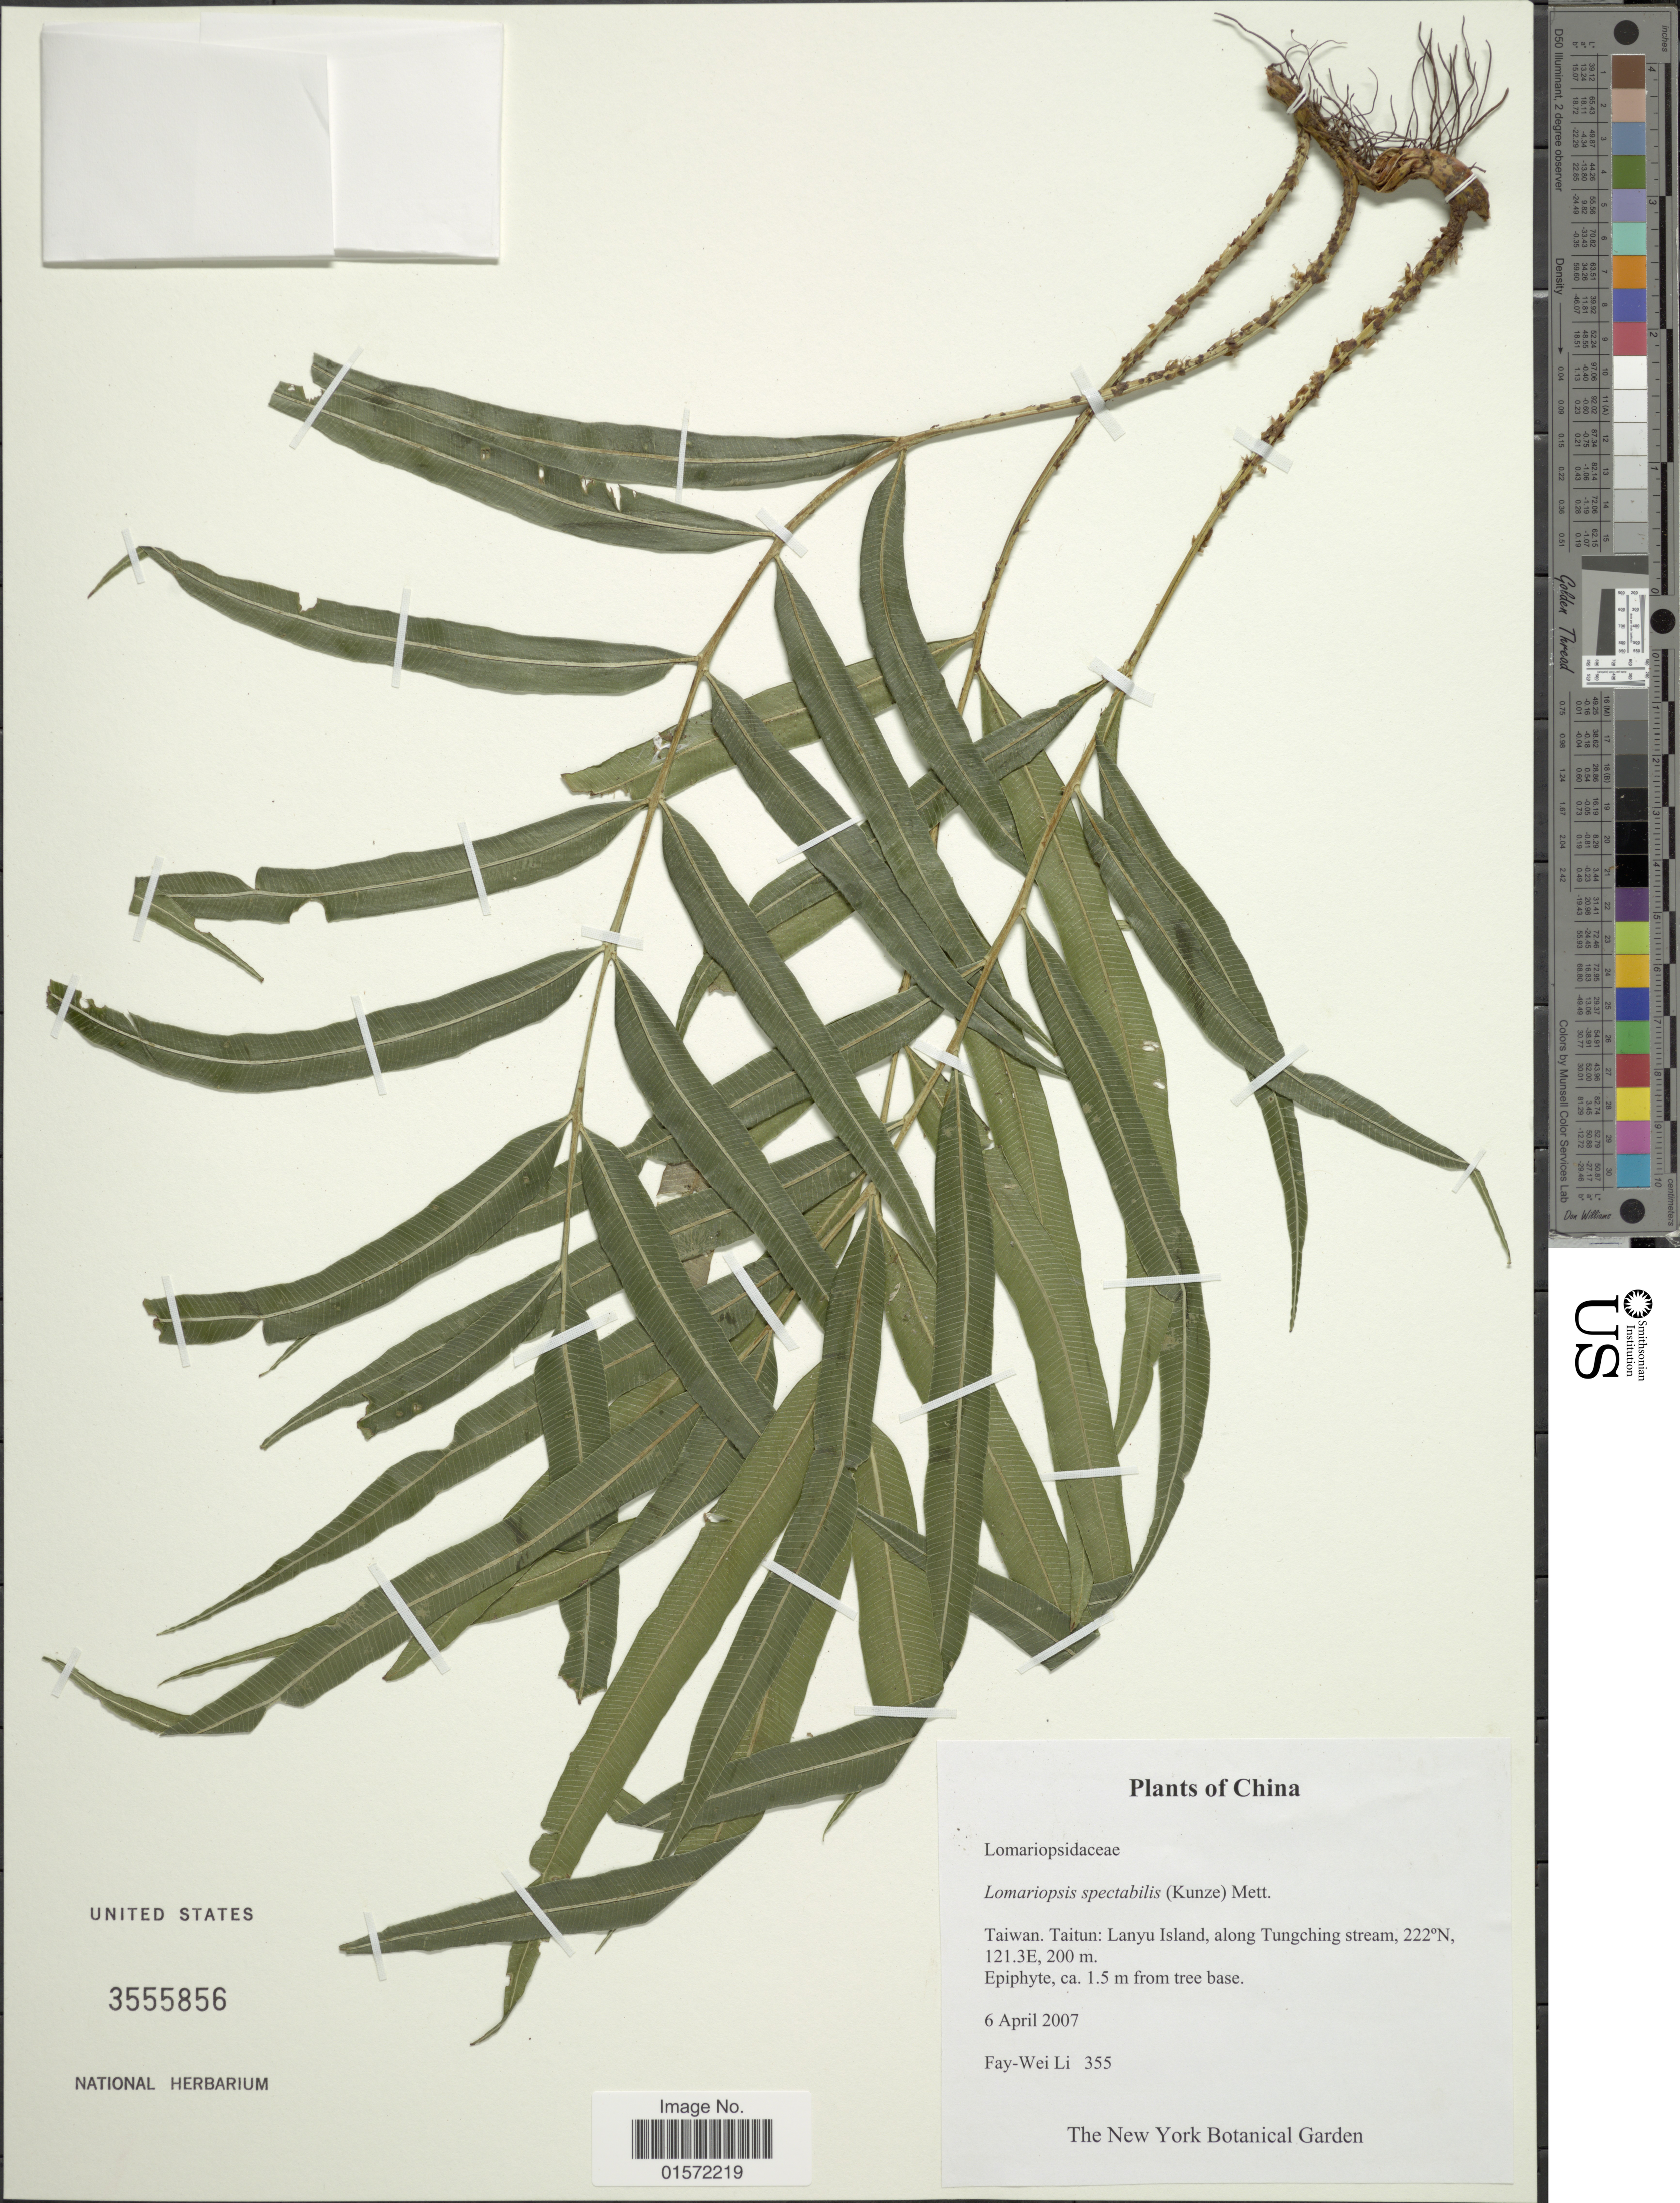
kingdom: Plantae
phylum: Tracheophyta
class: Polypodiopsida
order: Polypodiales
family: Lomariopsidaceae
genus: Lomariopsis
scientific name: Lomariopsis spectabilis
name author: (Kunze) Mett.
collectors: F. W. Li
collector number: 355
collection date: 2007-04-06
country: Taiwan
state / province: Taitung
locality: Lanyu Island, along Tungching stream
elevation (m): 200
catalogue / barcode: US 3555856